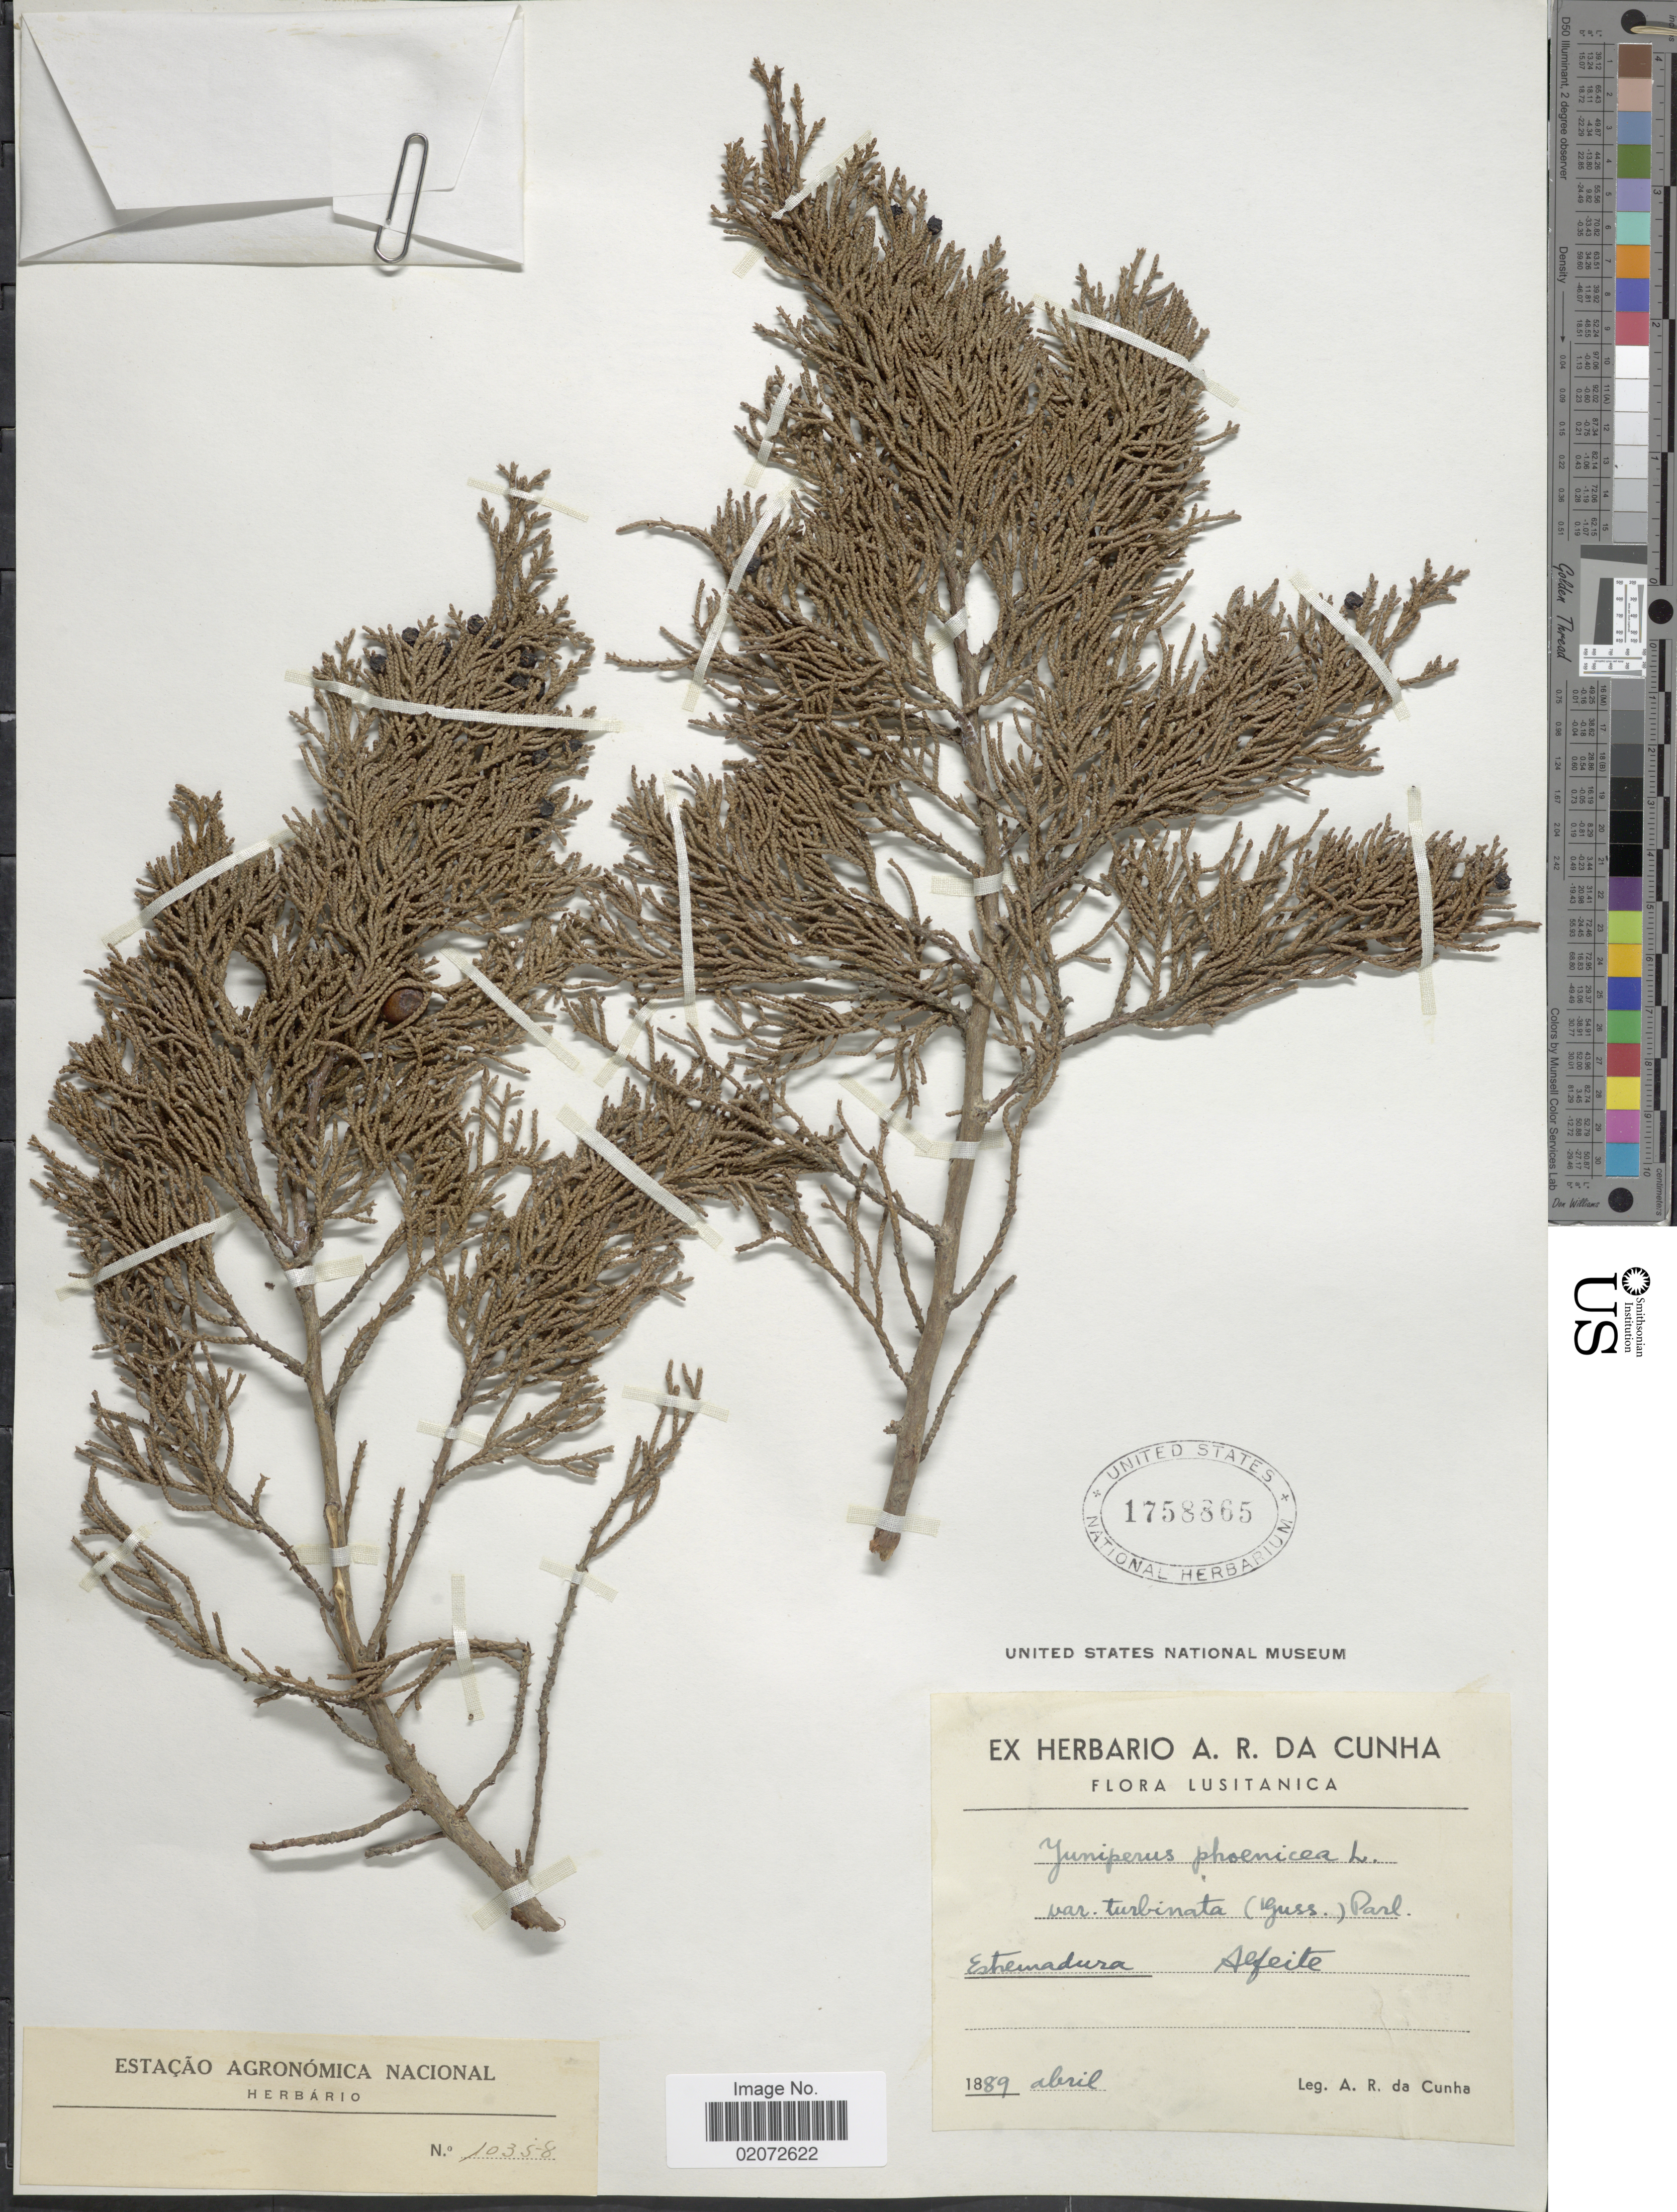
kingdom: Plantae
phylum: Tracheophyta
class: Pinopsida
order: Pinales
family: Cupressaceae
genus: Juniperus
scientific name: Juniperus phoenicea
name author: L.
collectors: A. Da Cunha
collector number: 10358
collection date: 1889-04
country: Portugal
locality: Lusitanica. Estremadura. Alfeite [interpreted]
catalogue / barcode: US 1758865